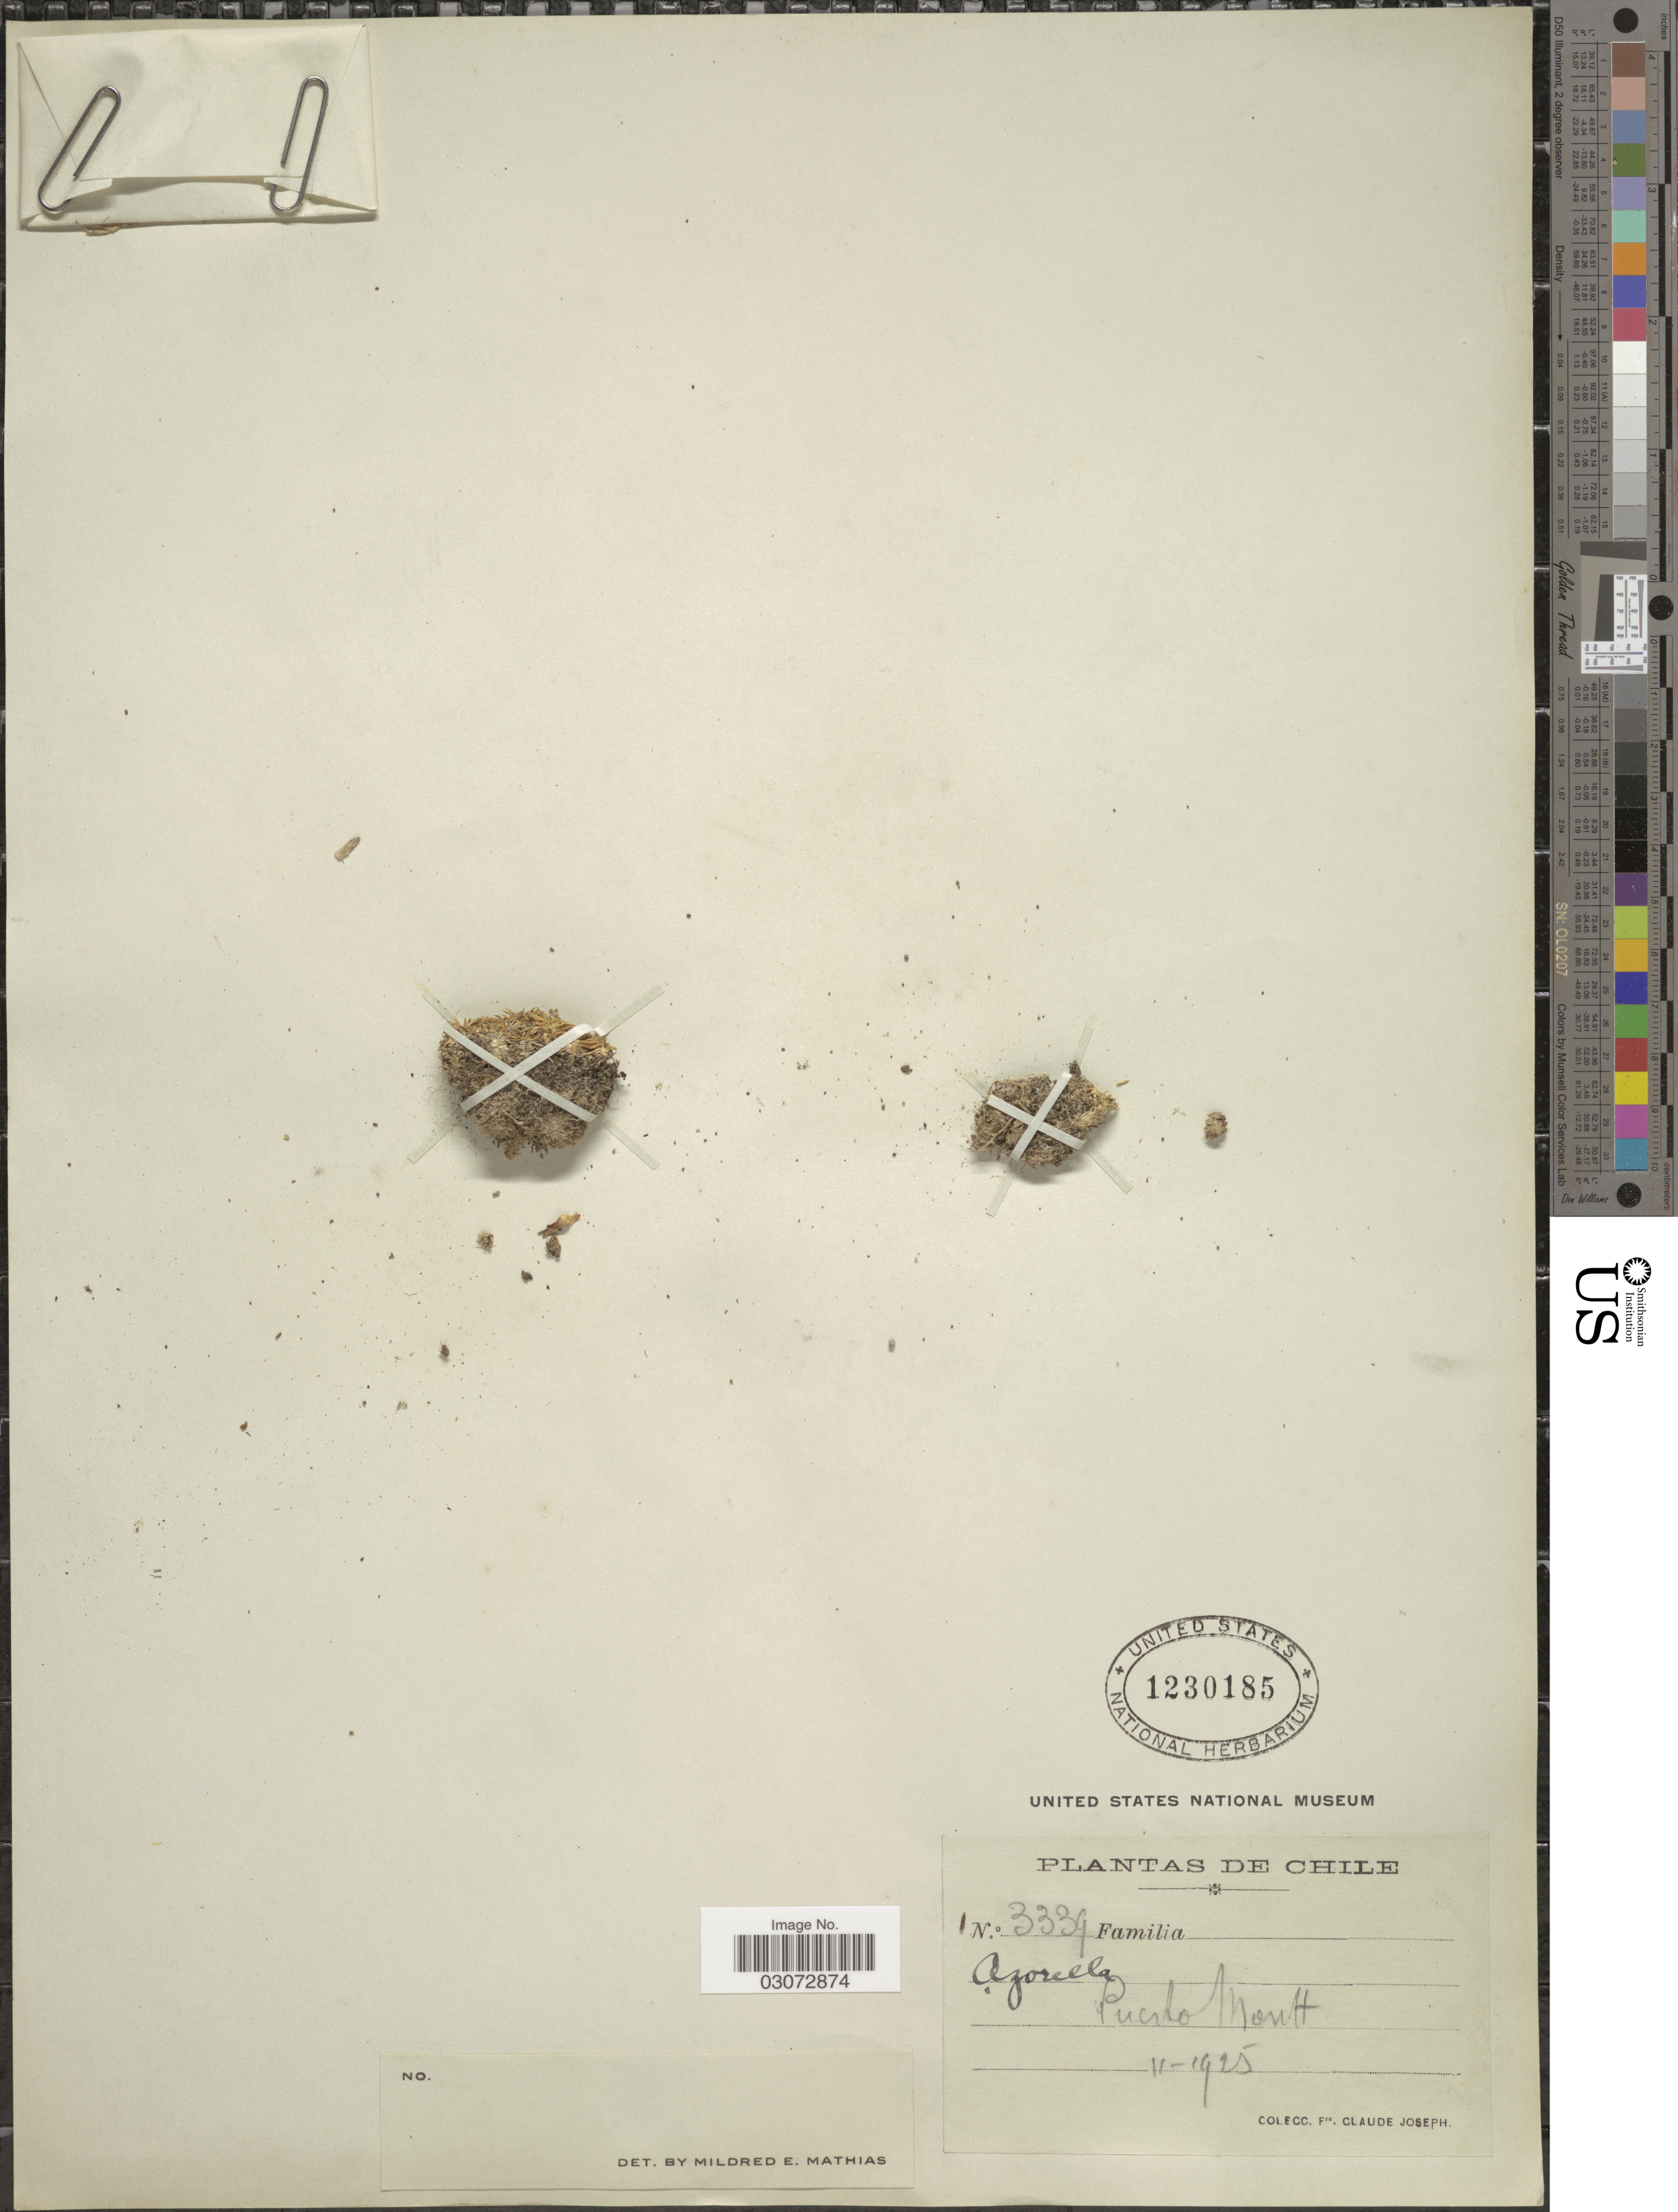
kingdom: Plantae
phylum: Tracheophyta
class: Magnoliopsida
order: Apiales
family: Apiaceae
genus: Azorella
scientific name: Azorella sp.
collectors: Bro. Claude-Joseph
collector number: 3339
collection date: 1925-11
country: Chile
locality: Puerto Montt.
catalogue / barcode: US 1230185